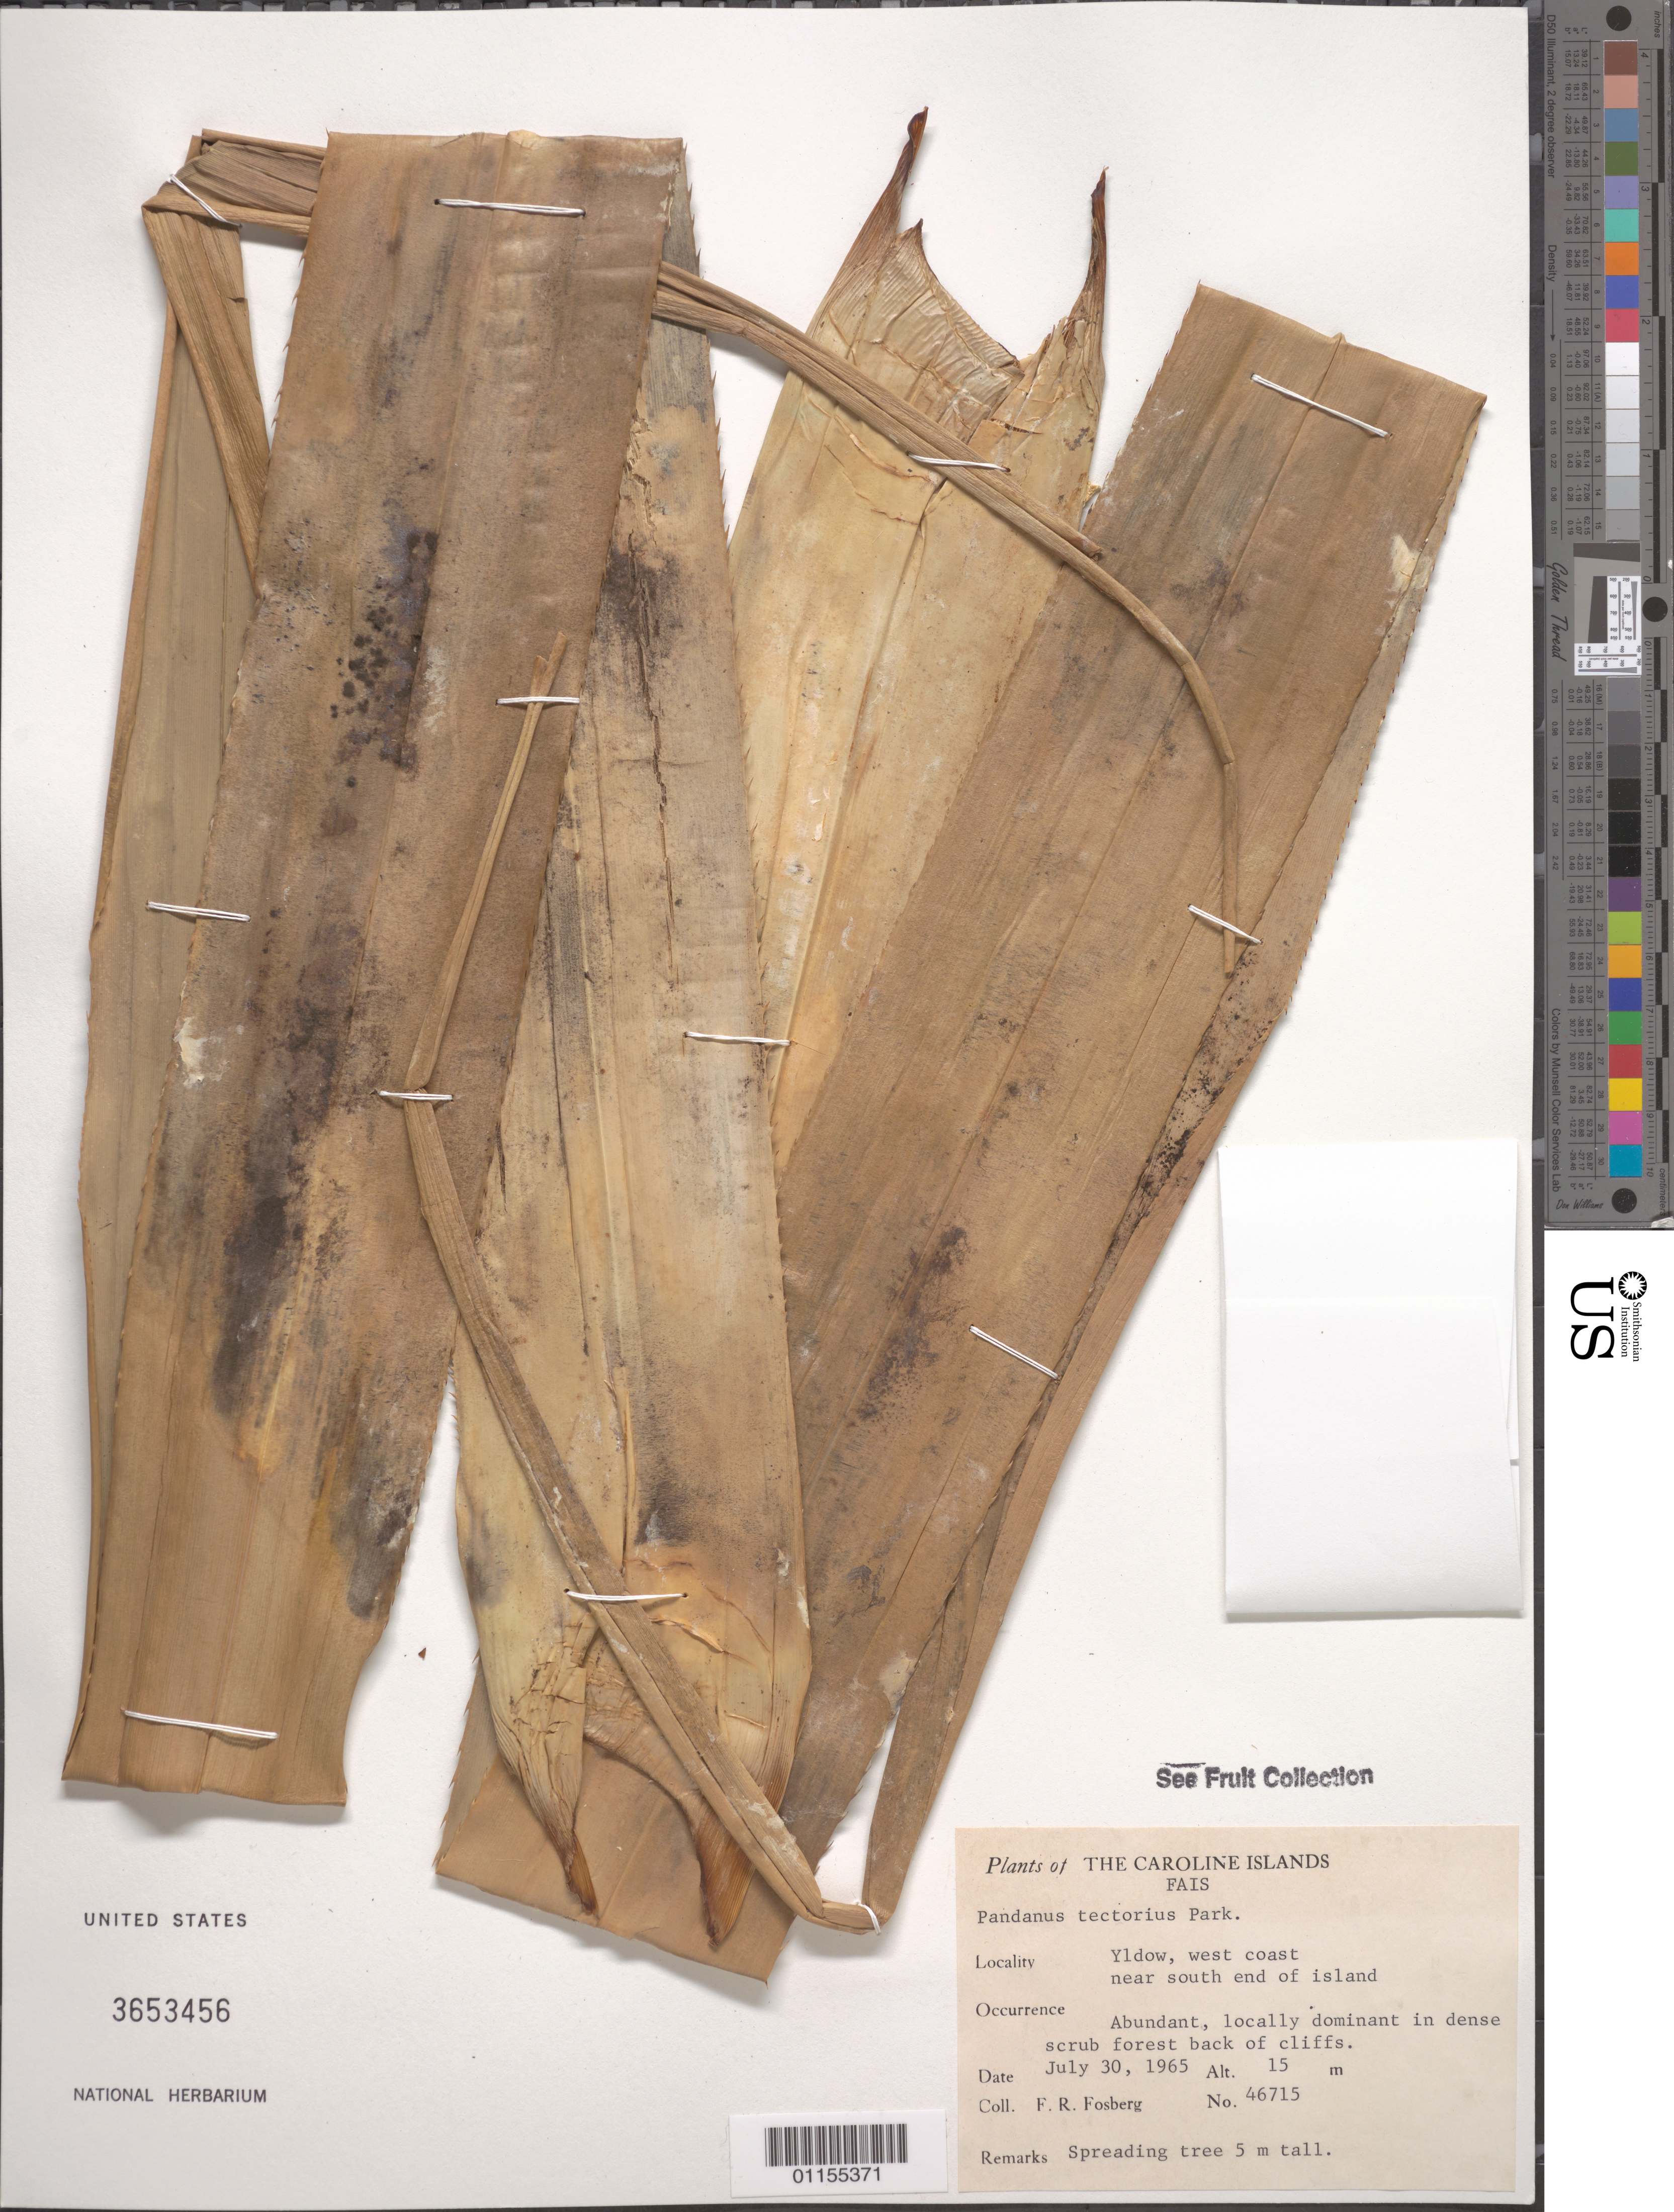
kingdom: Plantae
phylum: Tracheophyta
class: Liliopsida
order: Pandanales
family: Pandanaceae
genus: Pandanus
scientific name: Pandanus tectorius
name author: Parkinson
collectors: F. R. Fosberg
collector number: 46715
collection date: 1965-07-30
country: Micronesia, Federated States of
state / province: Yap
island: Fais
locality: Yldow, west coast, near south end of island.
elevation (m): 15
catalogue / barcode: US 3653456